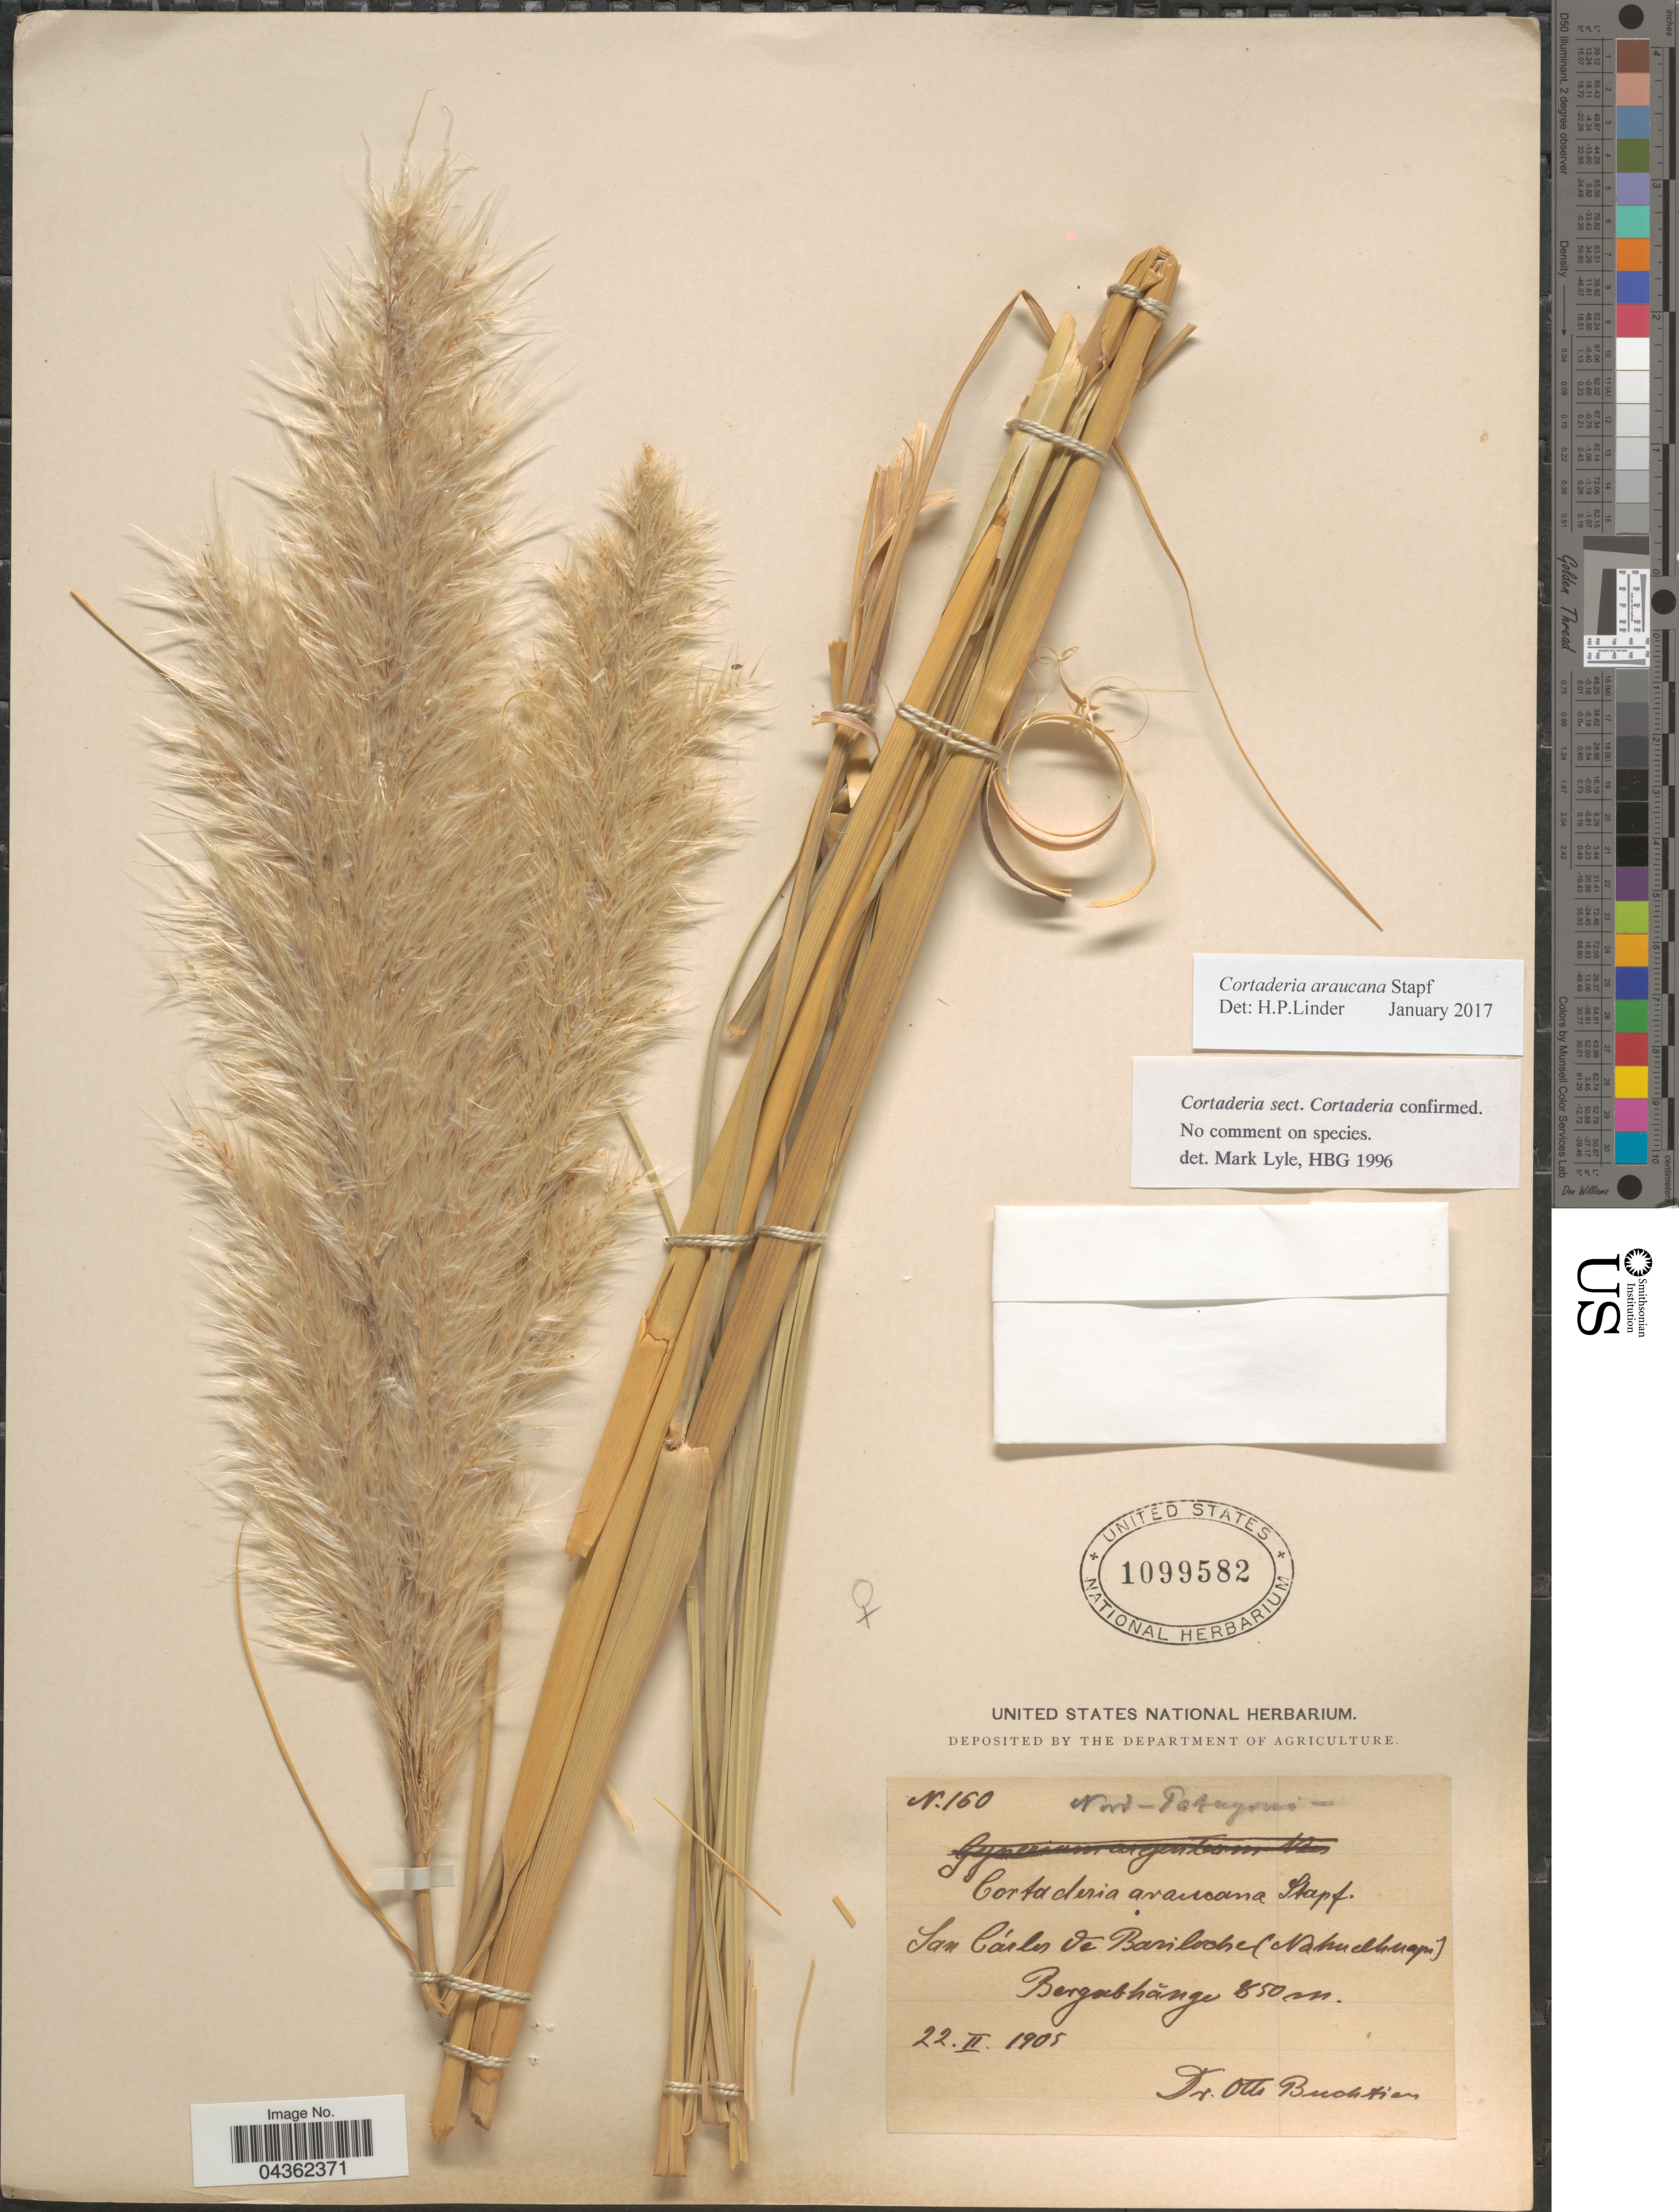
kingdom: Plantae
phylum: Tracheophyta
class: Liliopsida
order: Poales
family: Poaceae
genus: Cortaderia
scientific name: Cortaderia araucana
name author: Stapf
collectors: O. Buchtien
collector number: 160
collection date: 1905-02-22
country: Argentina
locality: Nord-Patagonia. San Cárlos de Bariloche (Nahuelhuapi).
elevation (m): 850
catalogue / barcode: US 1099582